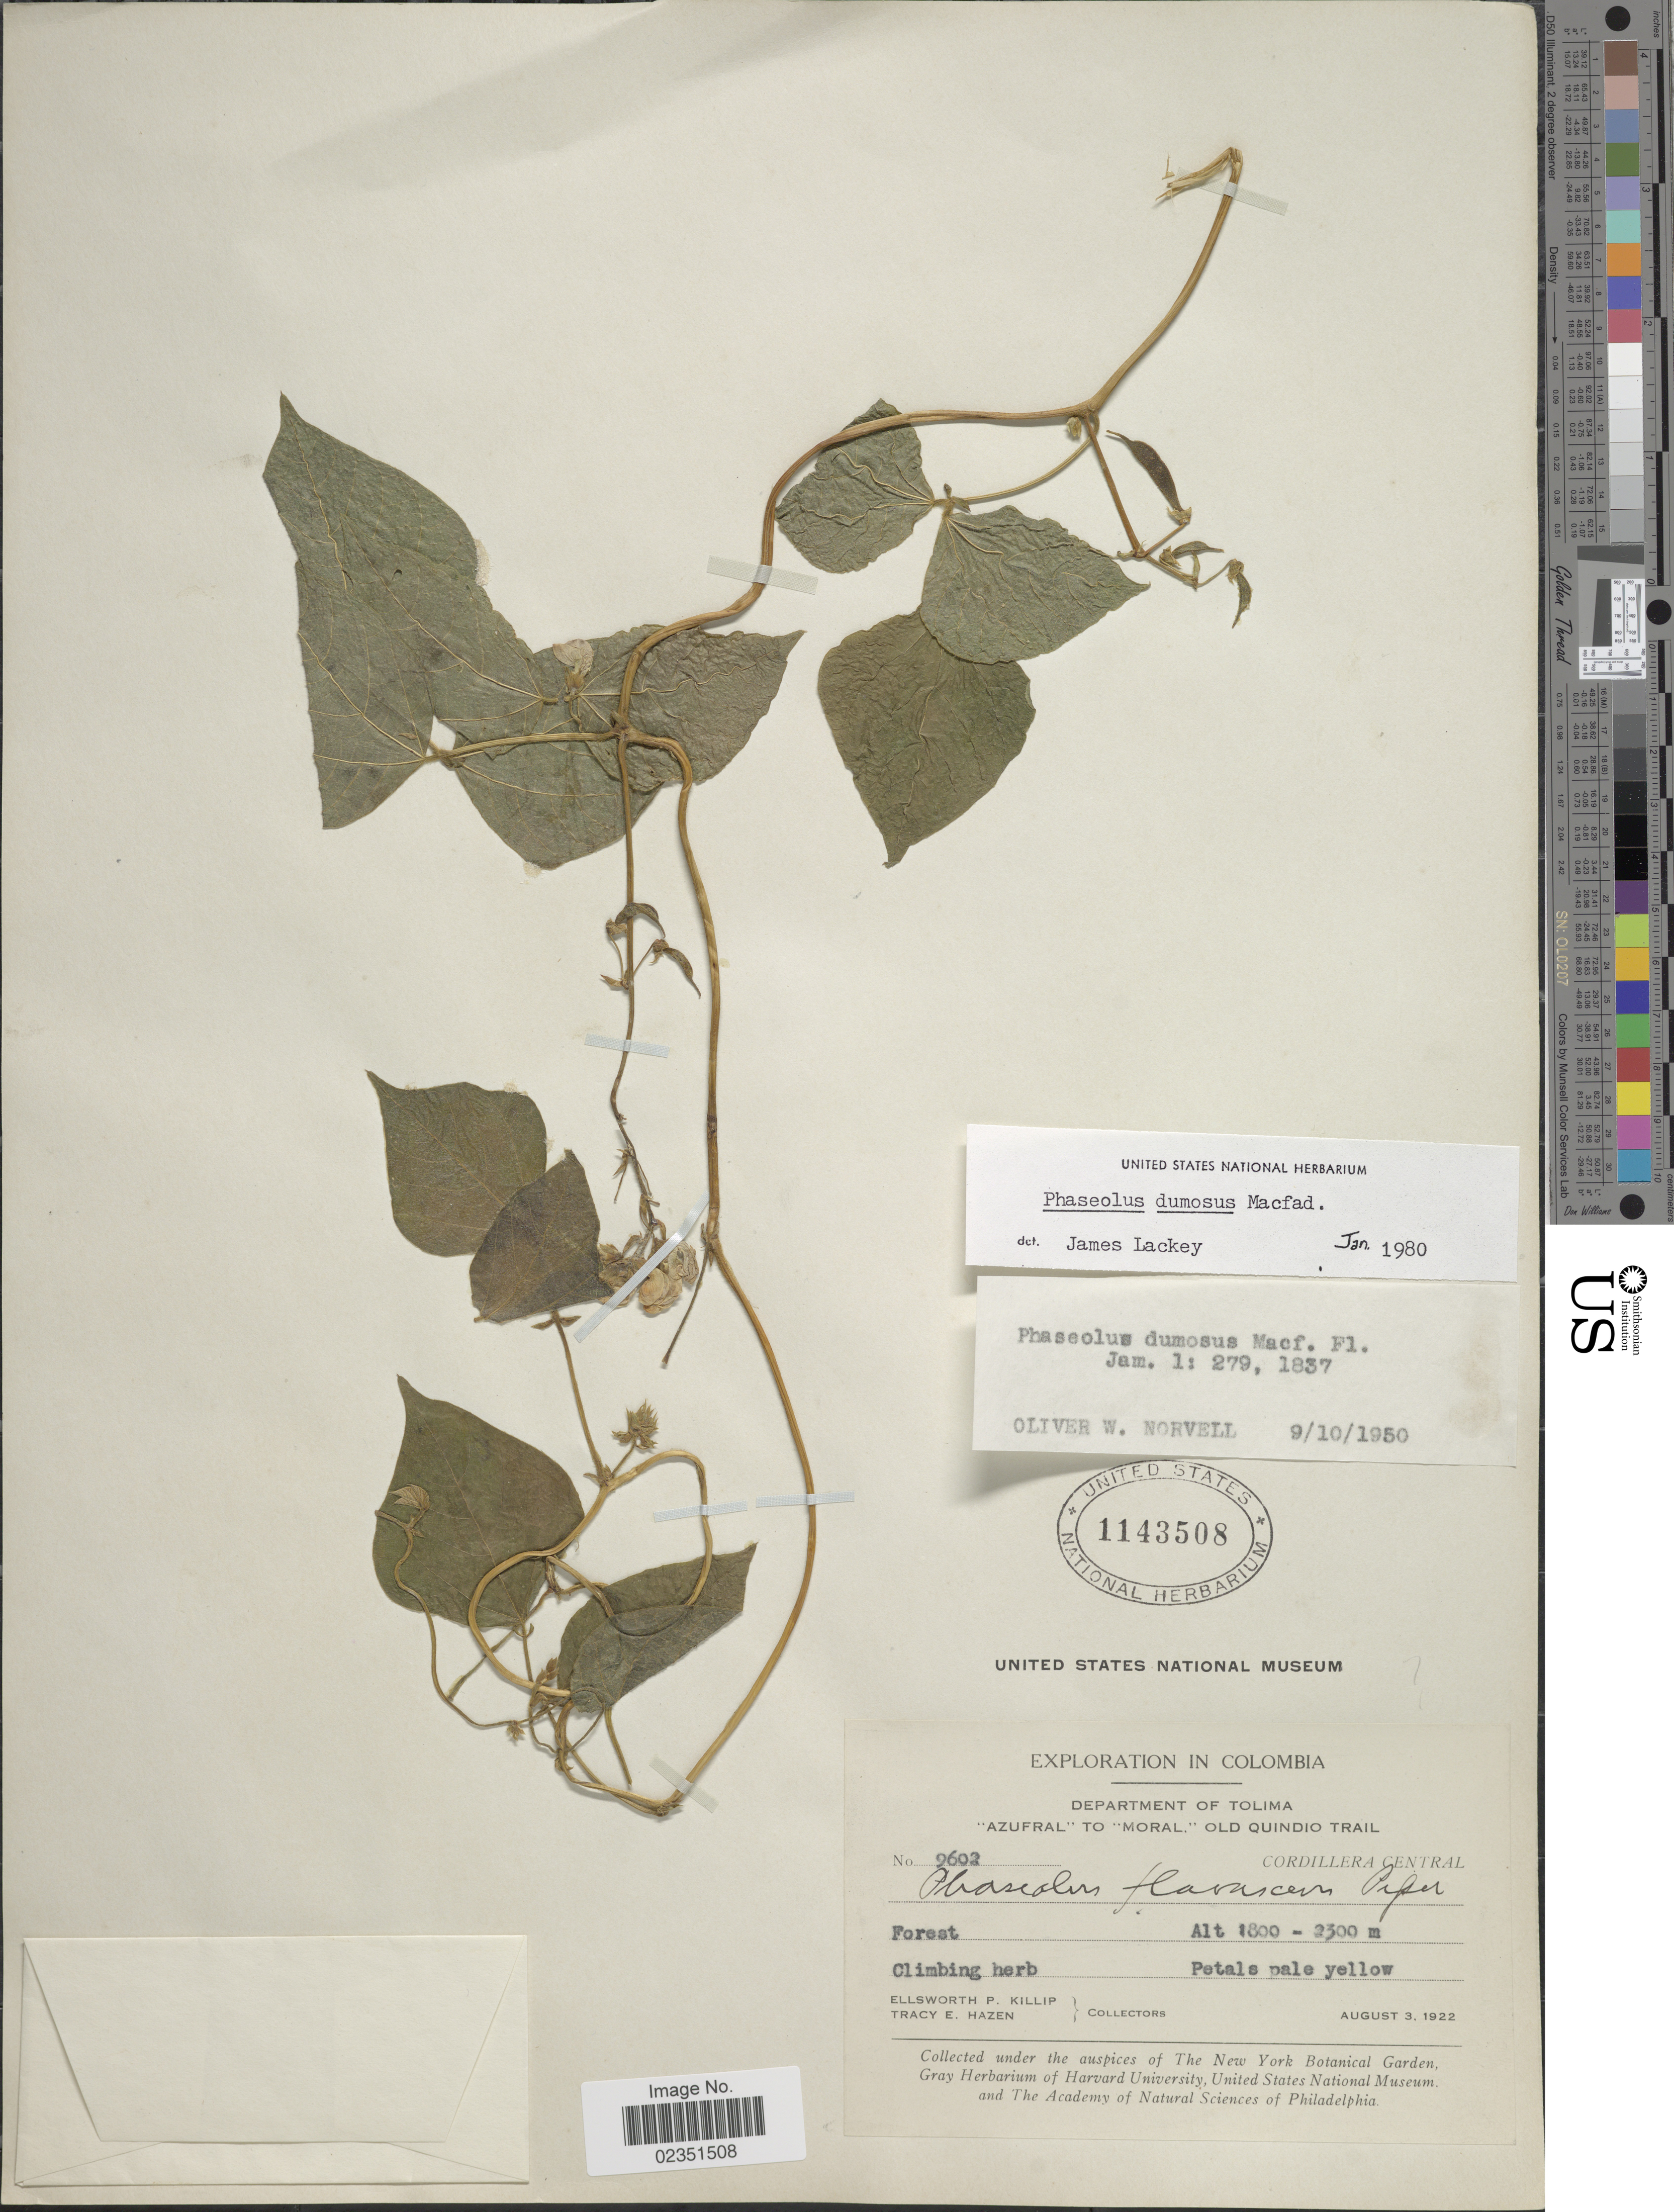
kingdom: Plantae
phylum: Tracheophyta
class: Magnoliopsida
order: Fabales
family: Fabaceae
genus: Phaseolus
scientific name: Phaseolus dumosus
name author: Macfad.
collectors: E. P. Killip & T. E. Hazen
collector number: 9602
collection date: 1922-08-03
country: Colombia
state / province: Tolima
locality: Azufral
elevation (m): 1800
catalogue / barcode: US 1143508